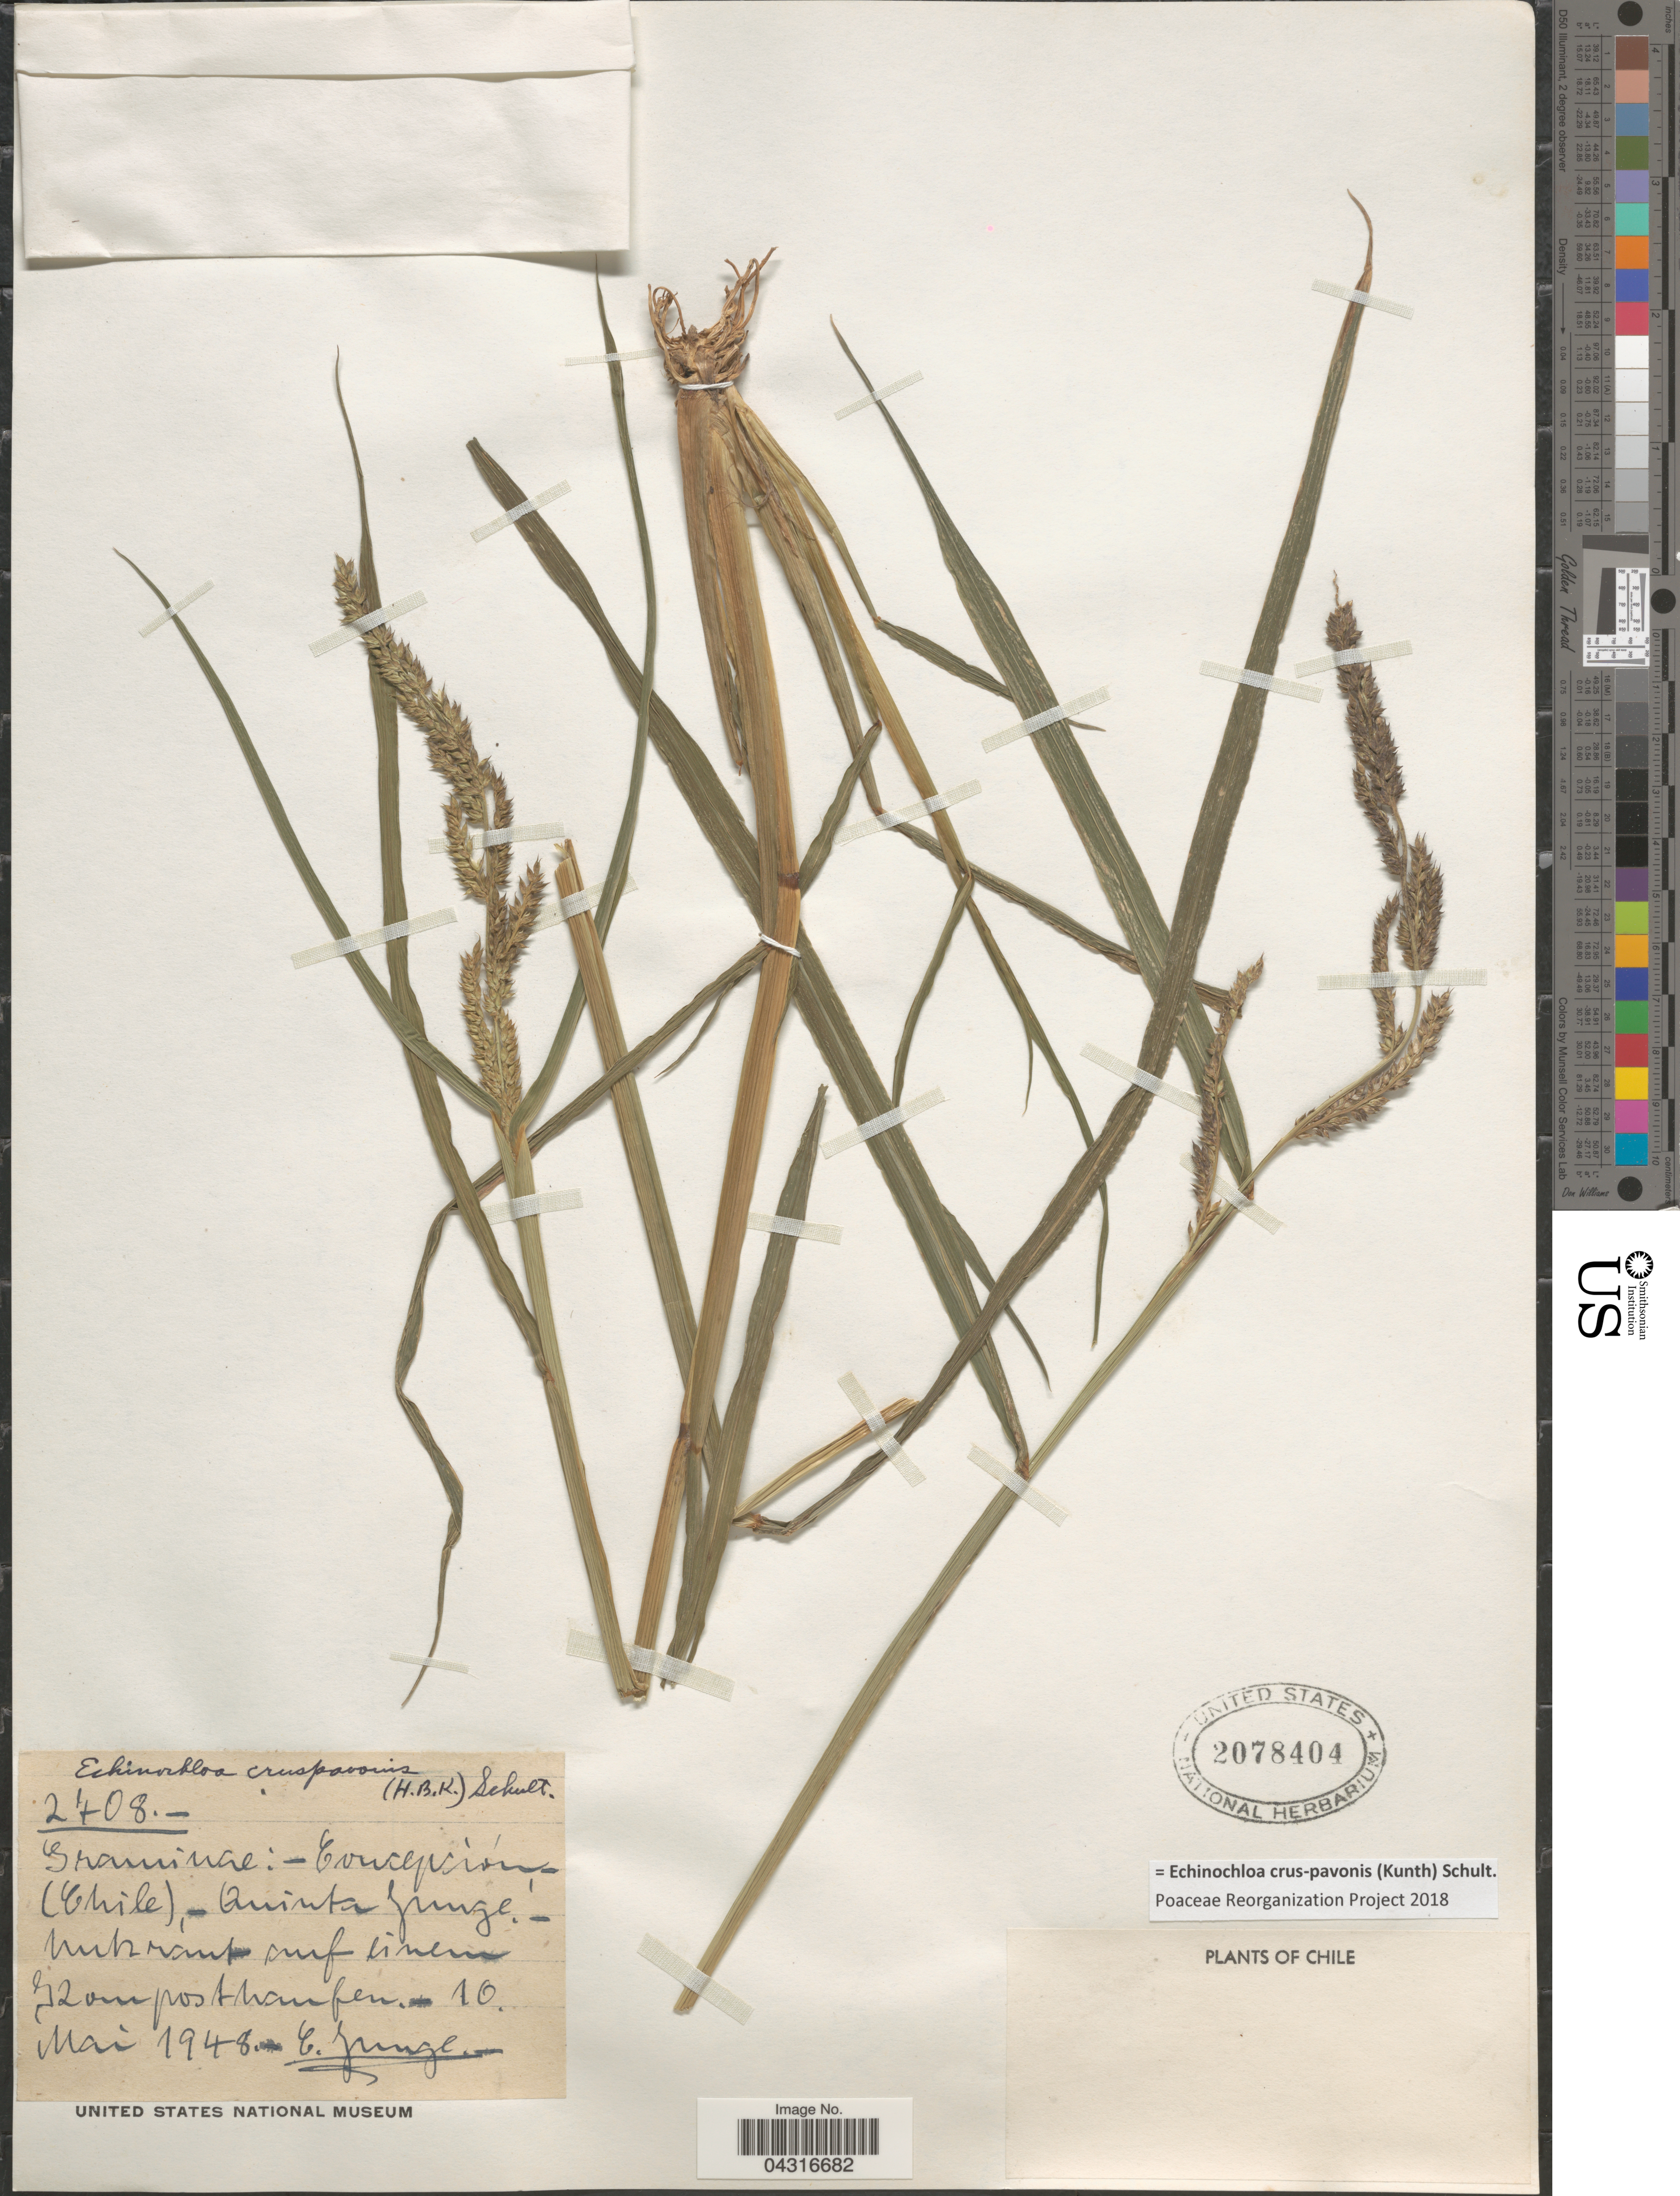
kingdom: Plantae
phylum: Tracheophyta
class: Liliopsida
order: Poales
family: Poaceae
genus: Echinochloa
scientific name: Echinochloa crus-pavonis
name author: (Kunth) Schult.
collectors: E. Junge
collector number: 2408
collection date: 1948-05-10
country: Chile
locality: Concepción, - Quinta Junge.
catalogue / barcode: US 2078404